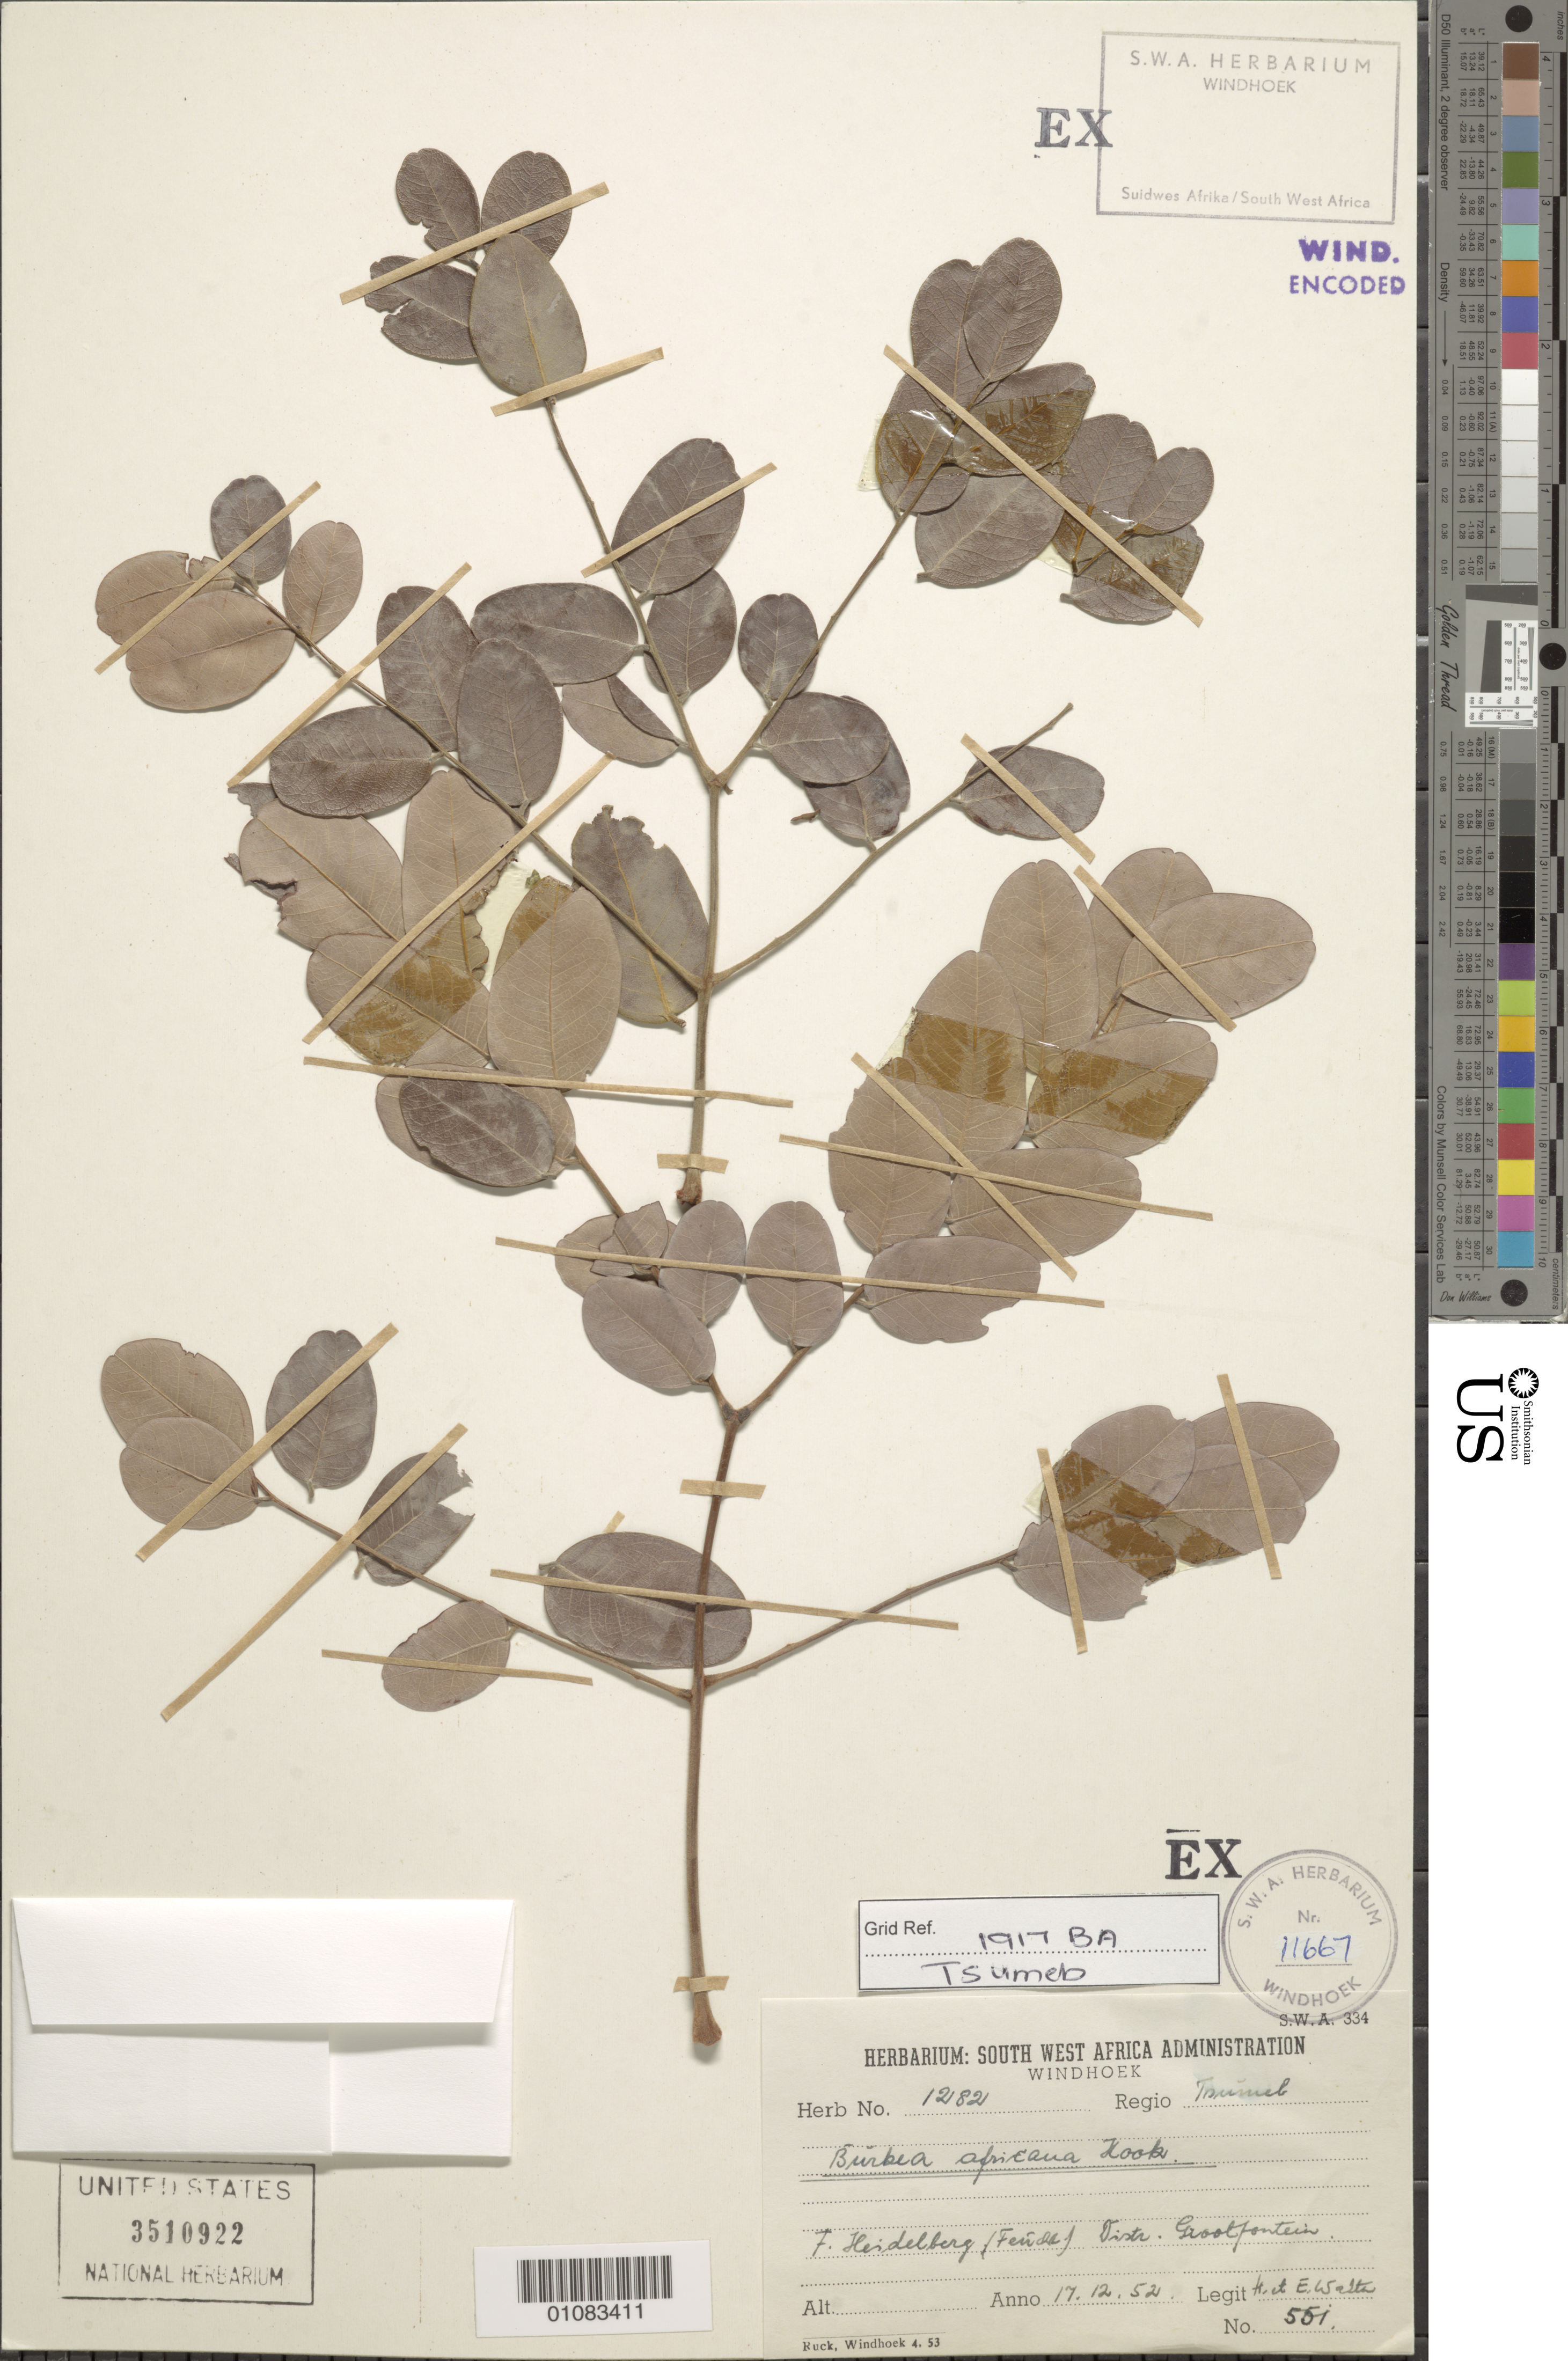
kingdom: Plantae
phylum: Tracheophyta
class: Magnoliopsida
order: Fabales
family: Fabaceae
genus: Burkea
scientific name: Burkea africana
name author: Hook.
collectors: F. Heidelberg & E. Walter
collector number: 12182/551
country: Namibia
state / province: Otjozondjupa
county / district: Grootfontein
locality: Windhoek, Grootfontein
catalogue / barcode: US 3510922